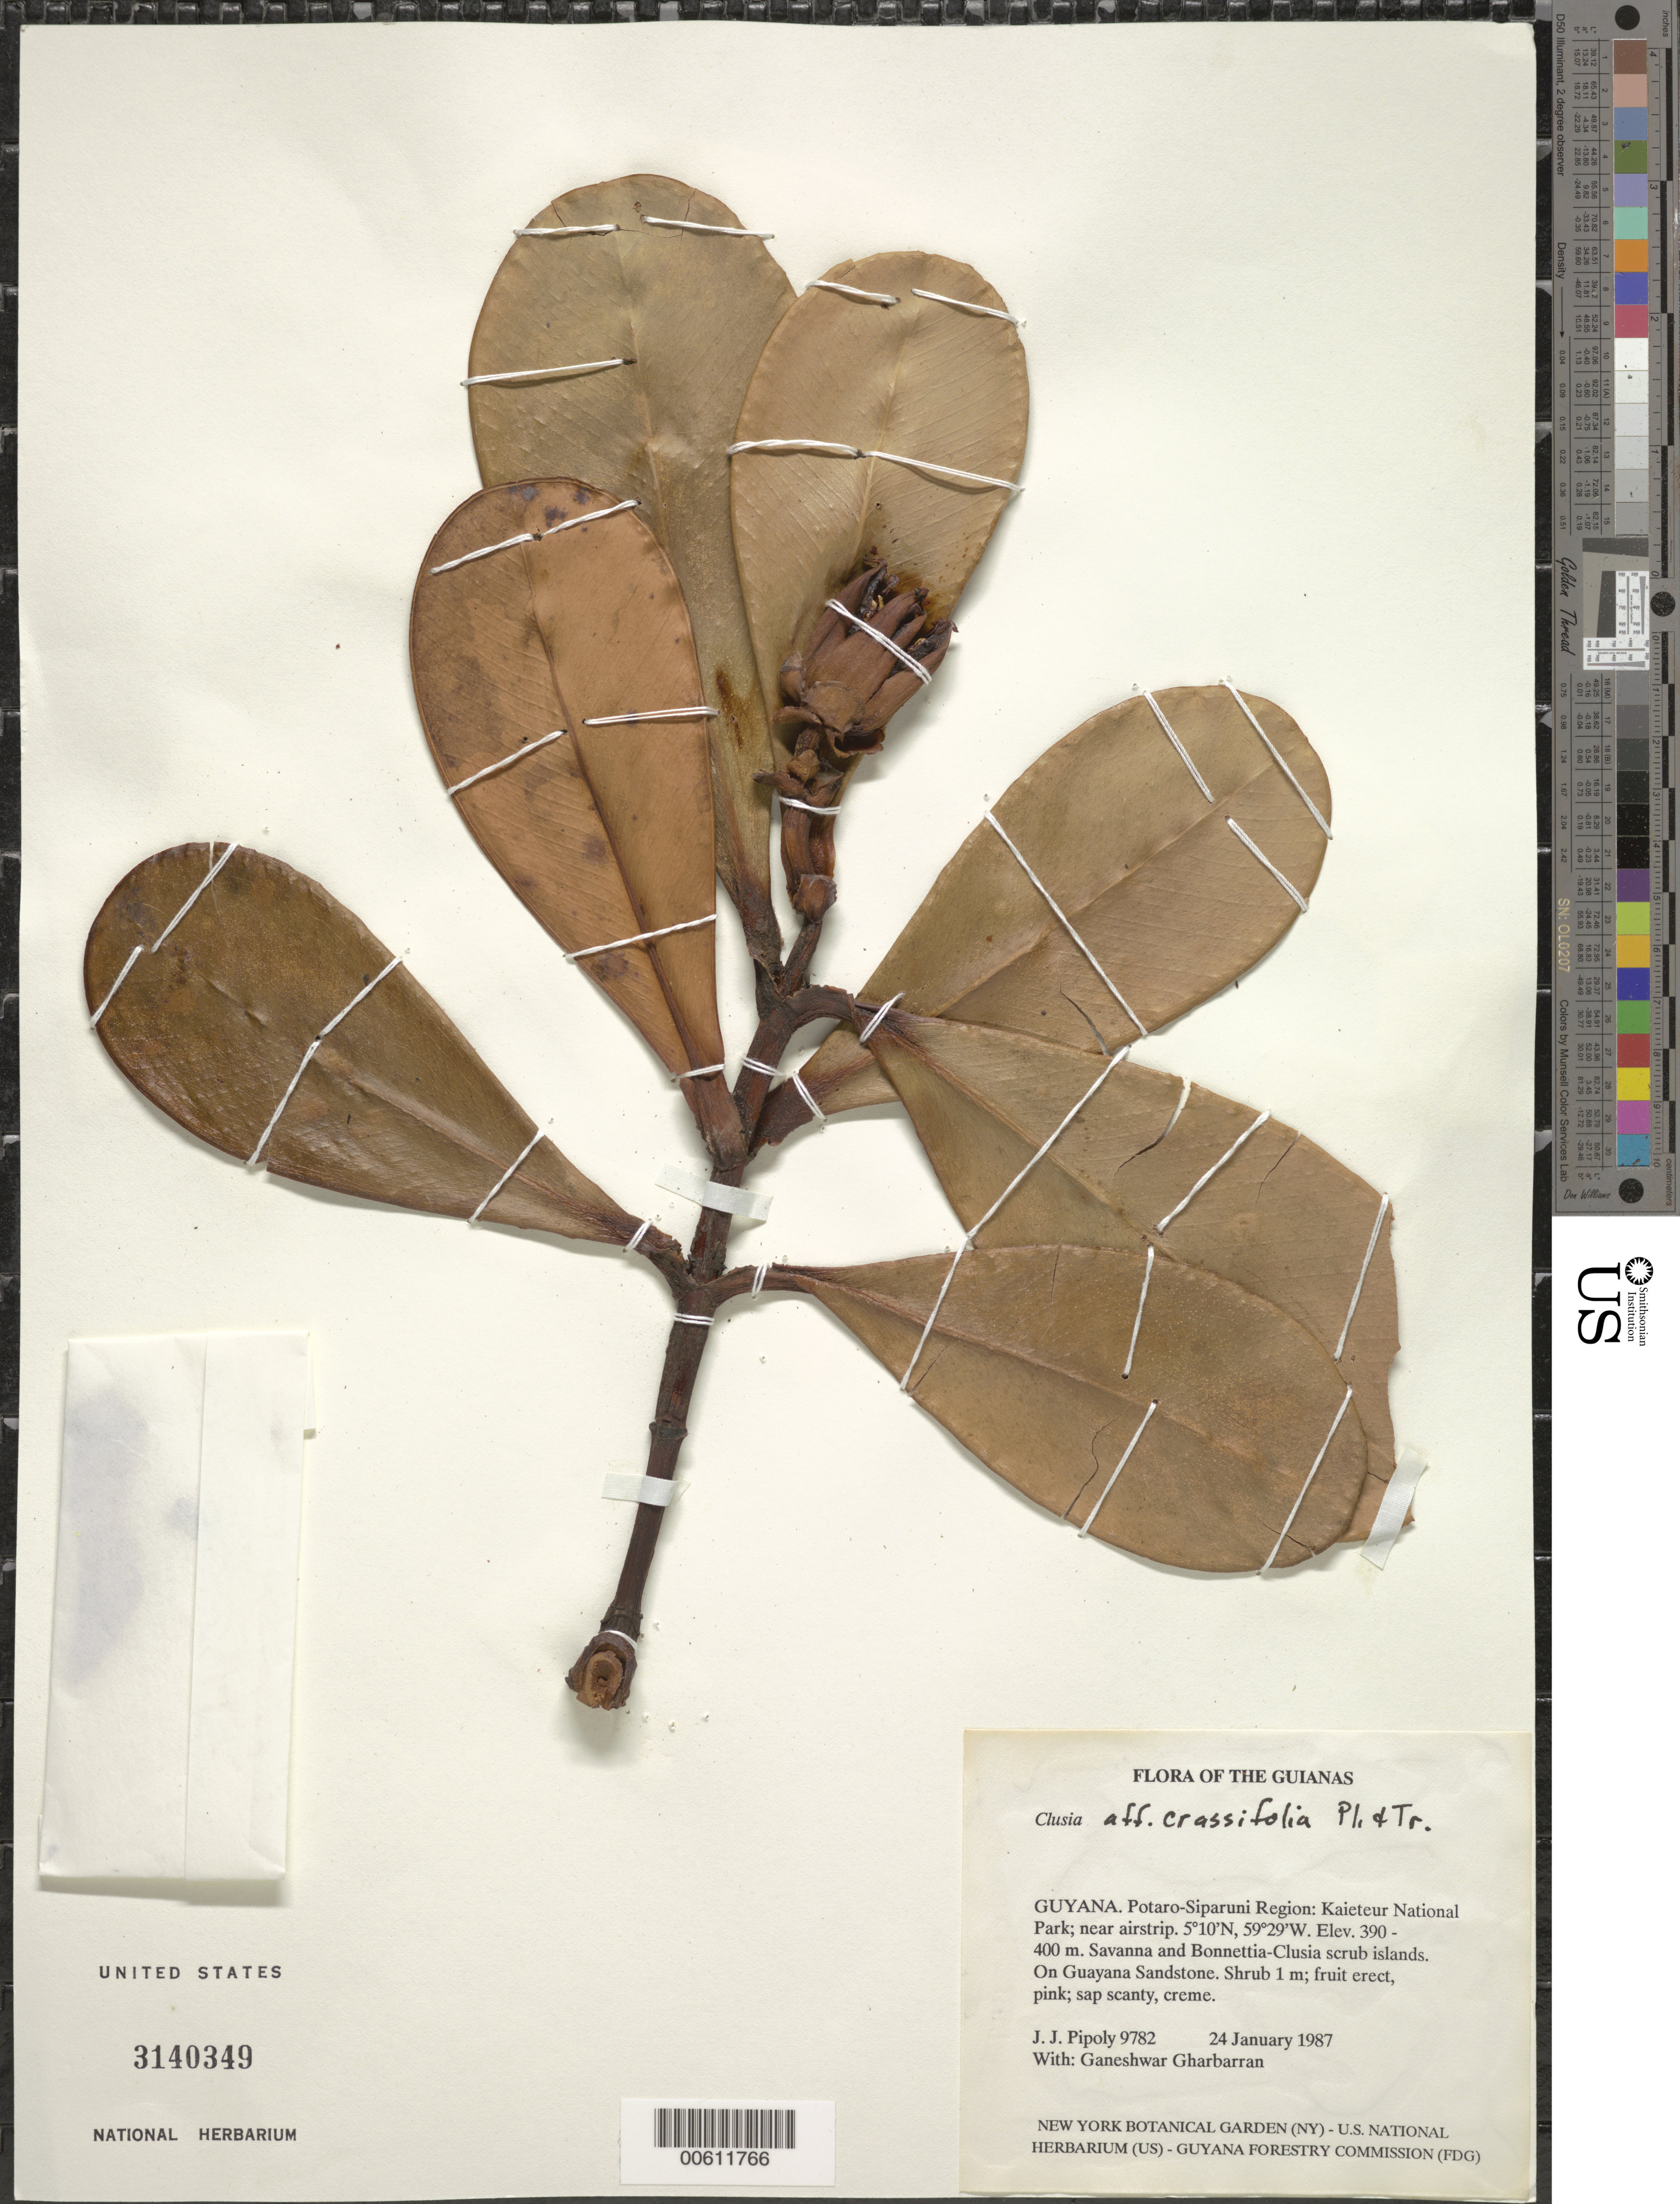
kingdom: Plantae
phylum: Tracheophyta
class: Magnoliopsida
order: Malpighiales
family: Clusiaceae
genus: Clusia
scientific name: Clusia crassifolia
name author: Planch. & Triana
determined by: Pipoly, J. J., III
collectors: J. J. Pipoly & G. Gharbarran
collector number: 9782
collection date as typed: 24 January 1987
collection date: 1987-01-24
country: Guyana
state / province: Potaro-Siparuni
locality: Kaieteur National Park; near airstrip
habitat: Savanna and Bonnetia-Clusia scrub islands. Guayana sandstone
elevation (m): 390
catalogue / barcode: US 3140349